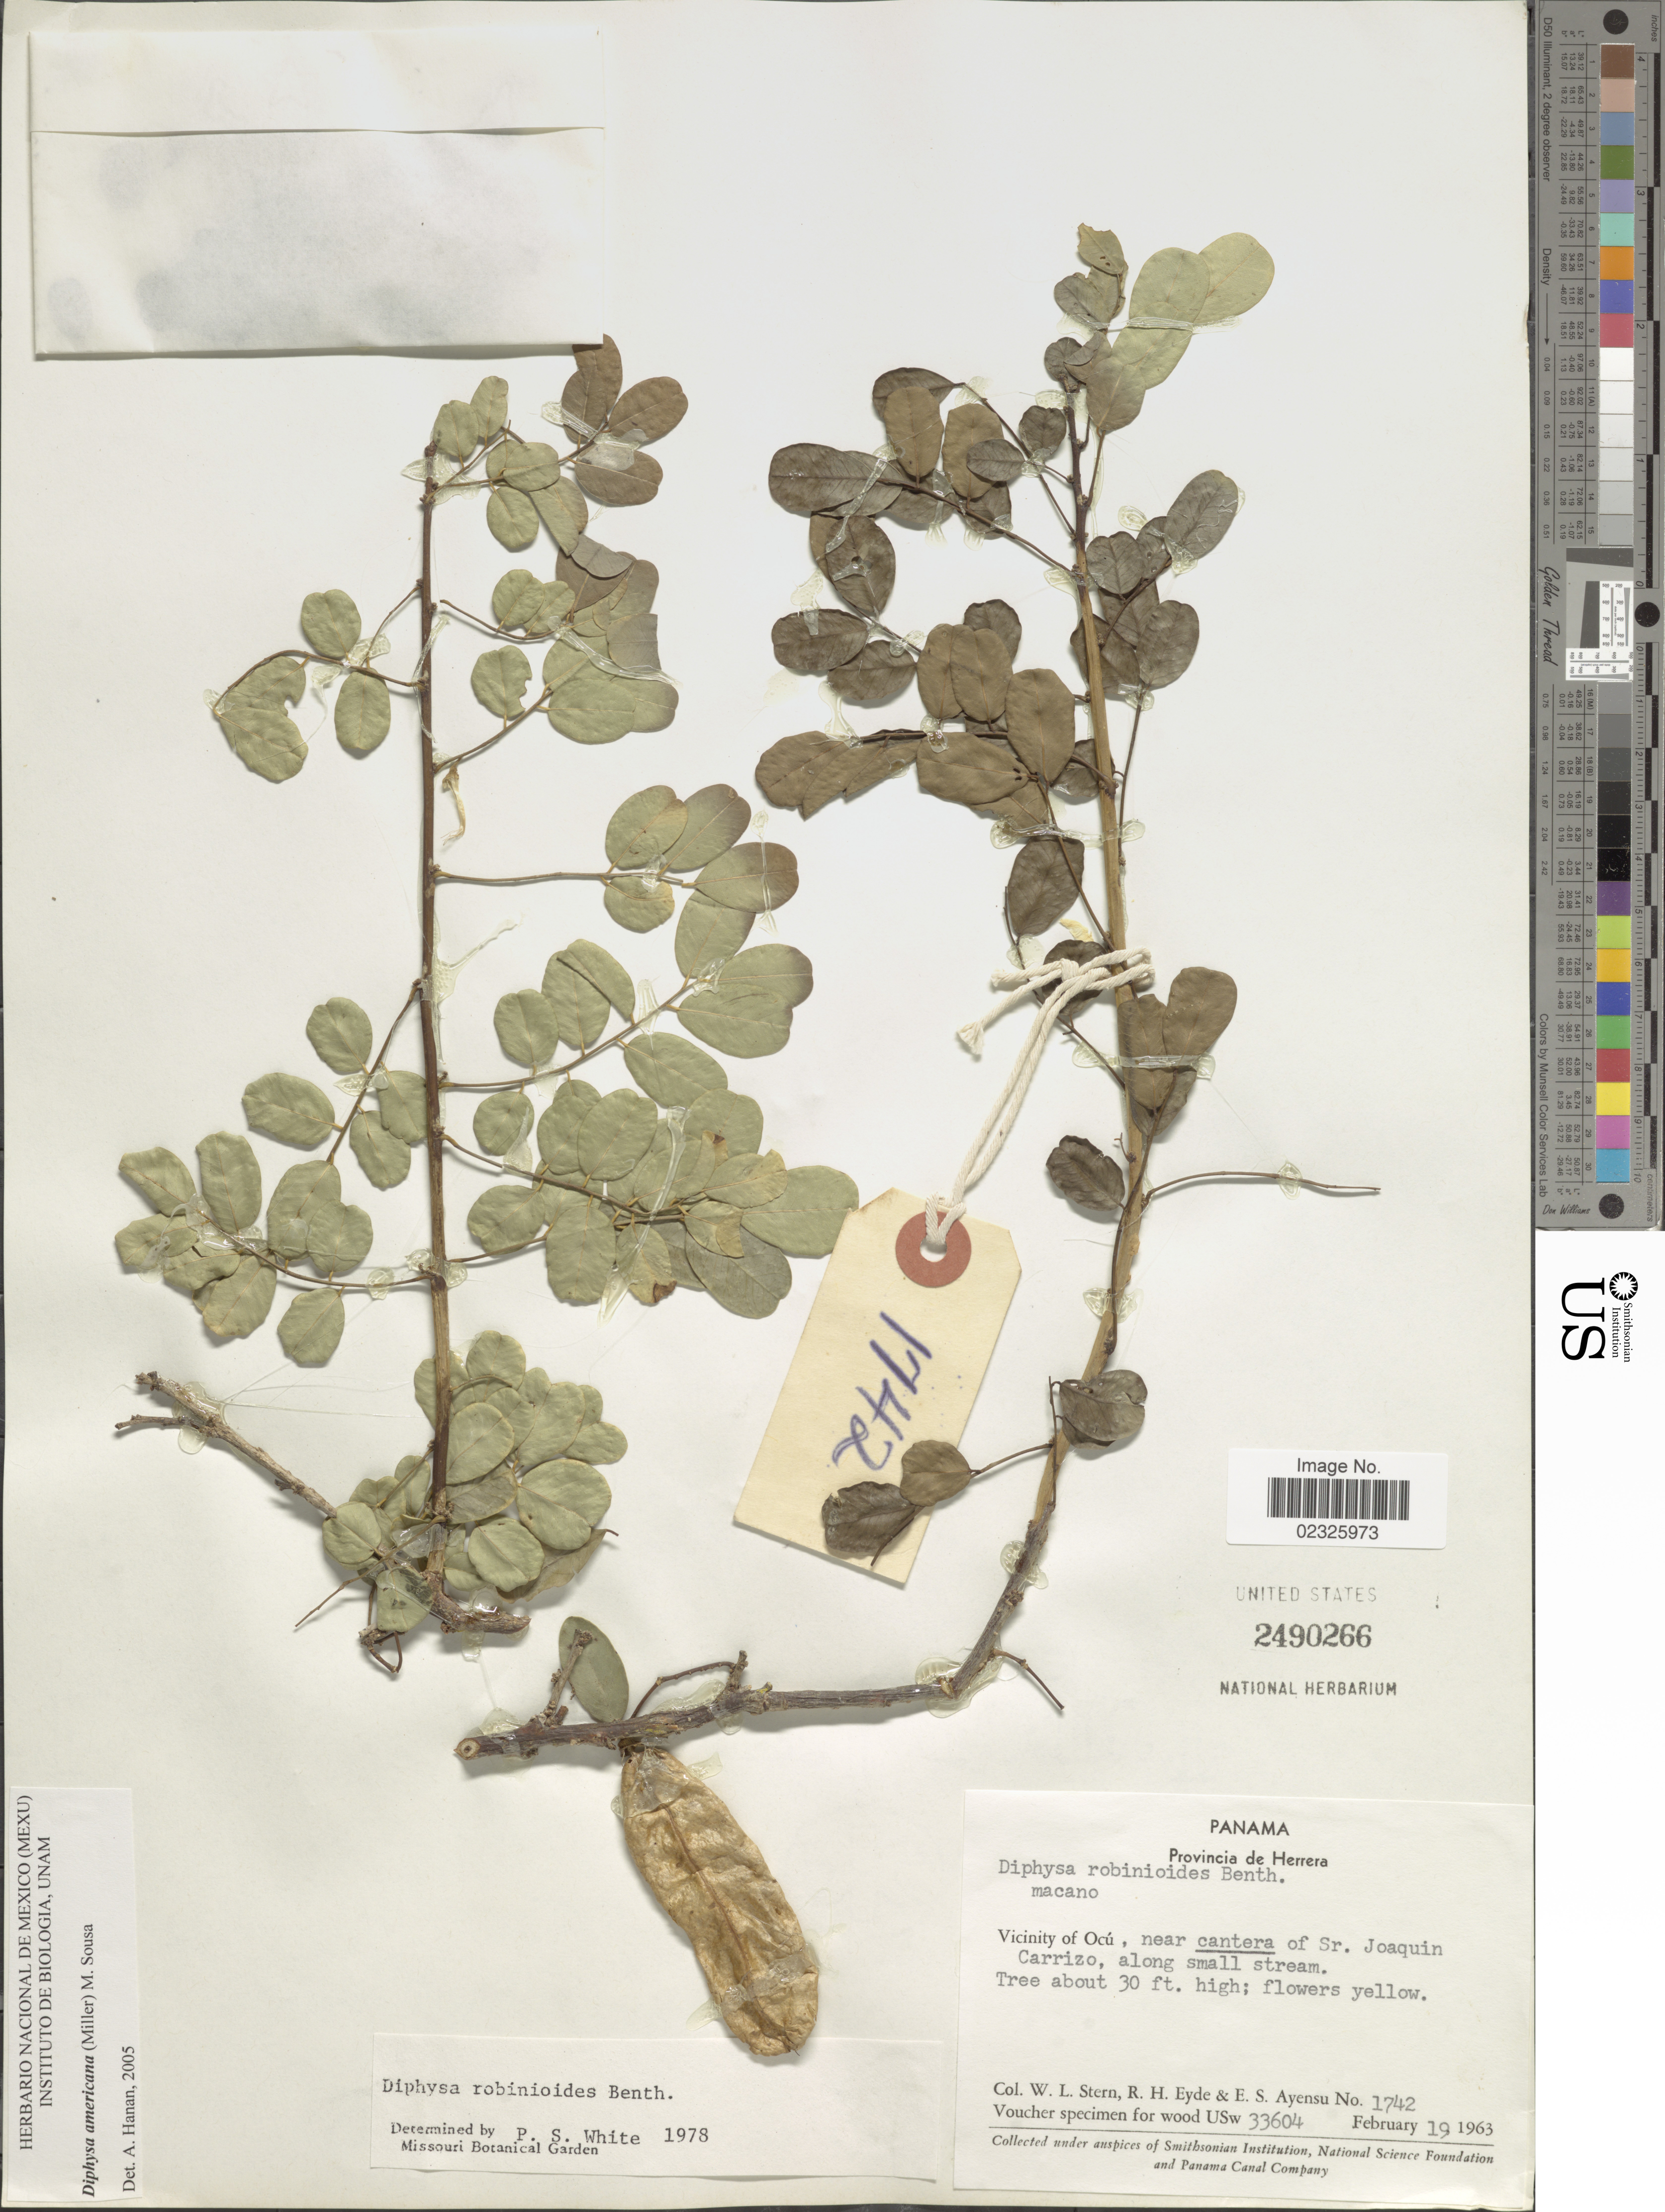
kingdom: Plantae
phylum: Tracheophyta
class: Magnoliopsida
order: Fabales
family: Fabaceae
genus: Diphysa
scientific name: Diphysa americana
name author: (Mill.) M. Sousa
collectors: W. L. Stern, R. H. Eyde & E. S. Ayensu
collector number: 1742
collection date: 1963-02-19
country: Panama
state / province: Herrera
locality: Vicinity of Ocu, near cantera of Sr. Joaquin Carrizo, along small stream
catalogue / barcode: US 2490266